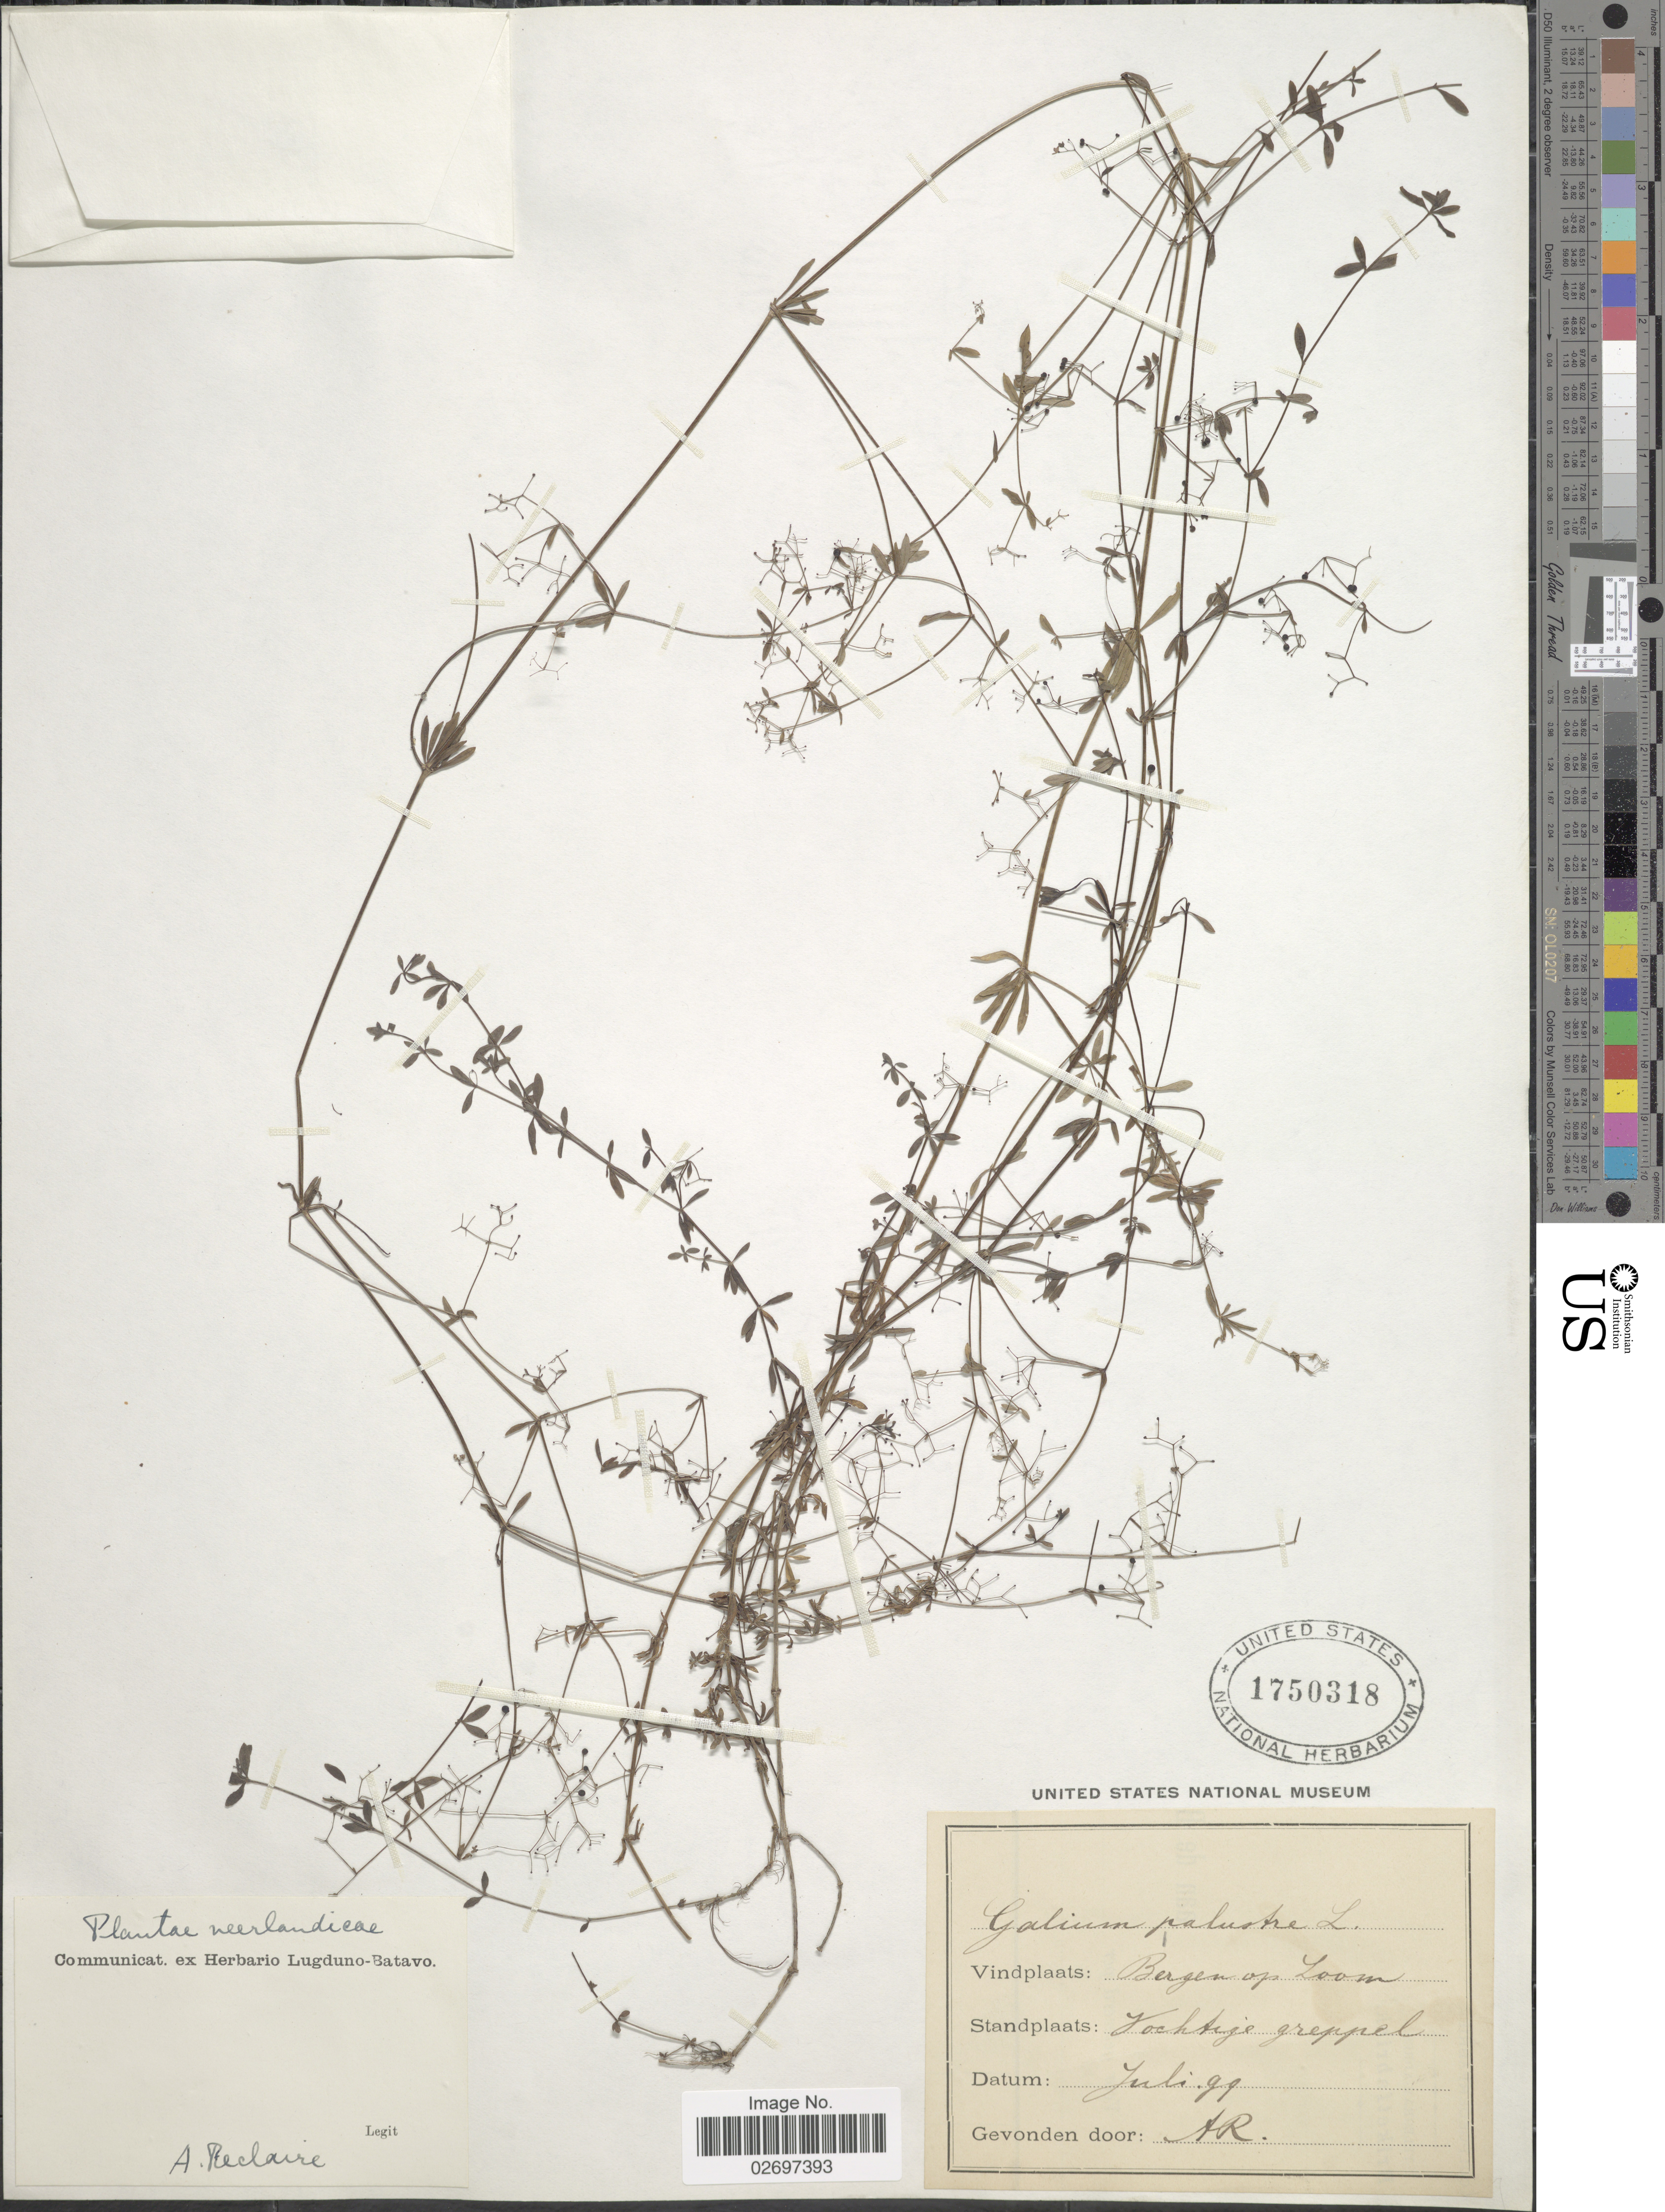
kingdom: Plantae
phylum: Tracheophyta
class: Magnoliopsida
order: Gentianales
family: Rubiaceae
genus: Galium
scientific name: Galium palustre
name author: L.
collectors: A. Reclaire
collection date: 1899-07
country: Netherlands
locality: Neerlandicae. Bergen op Zoom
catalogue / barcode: US 1750318